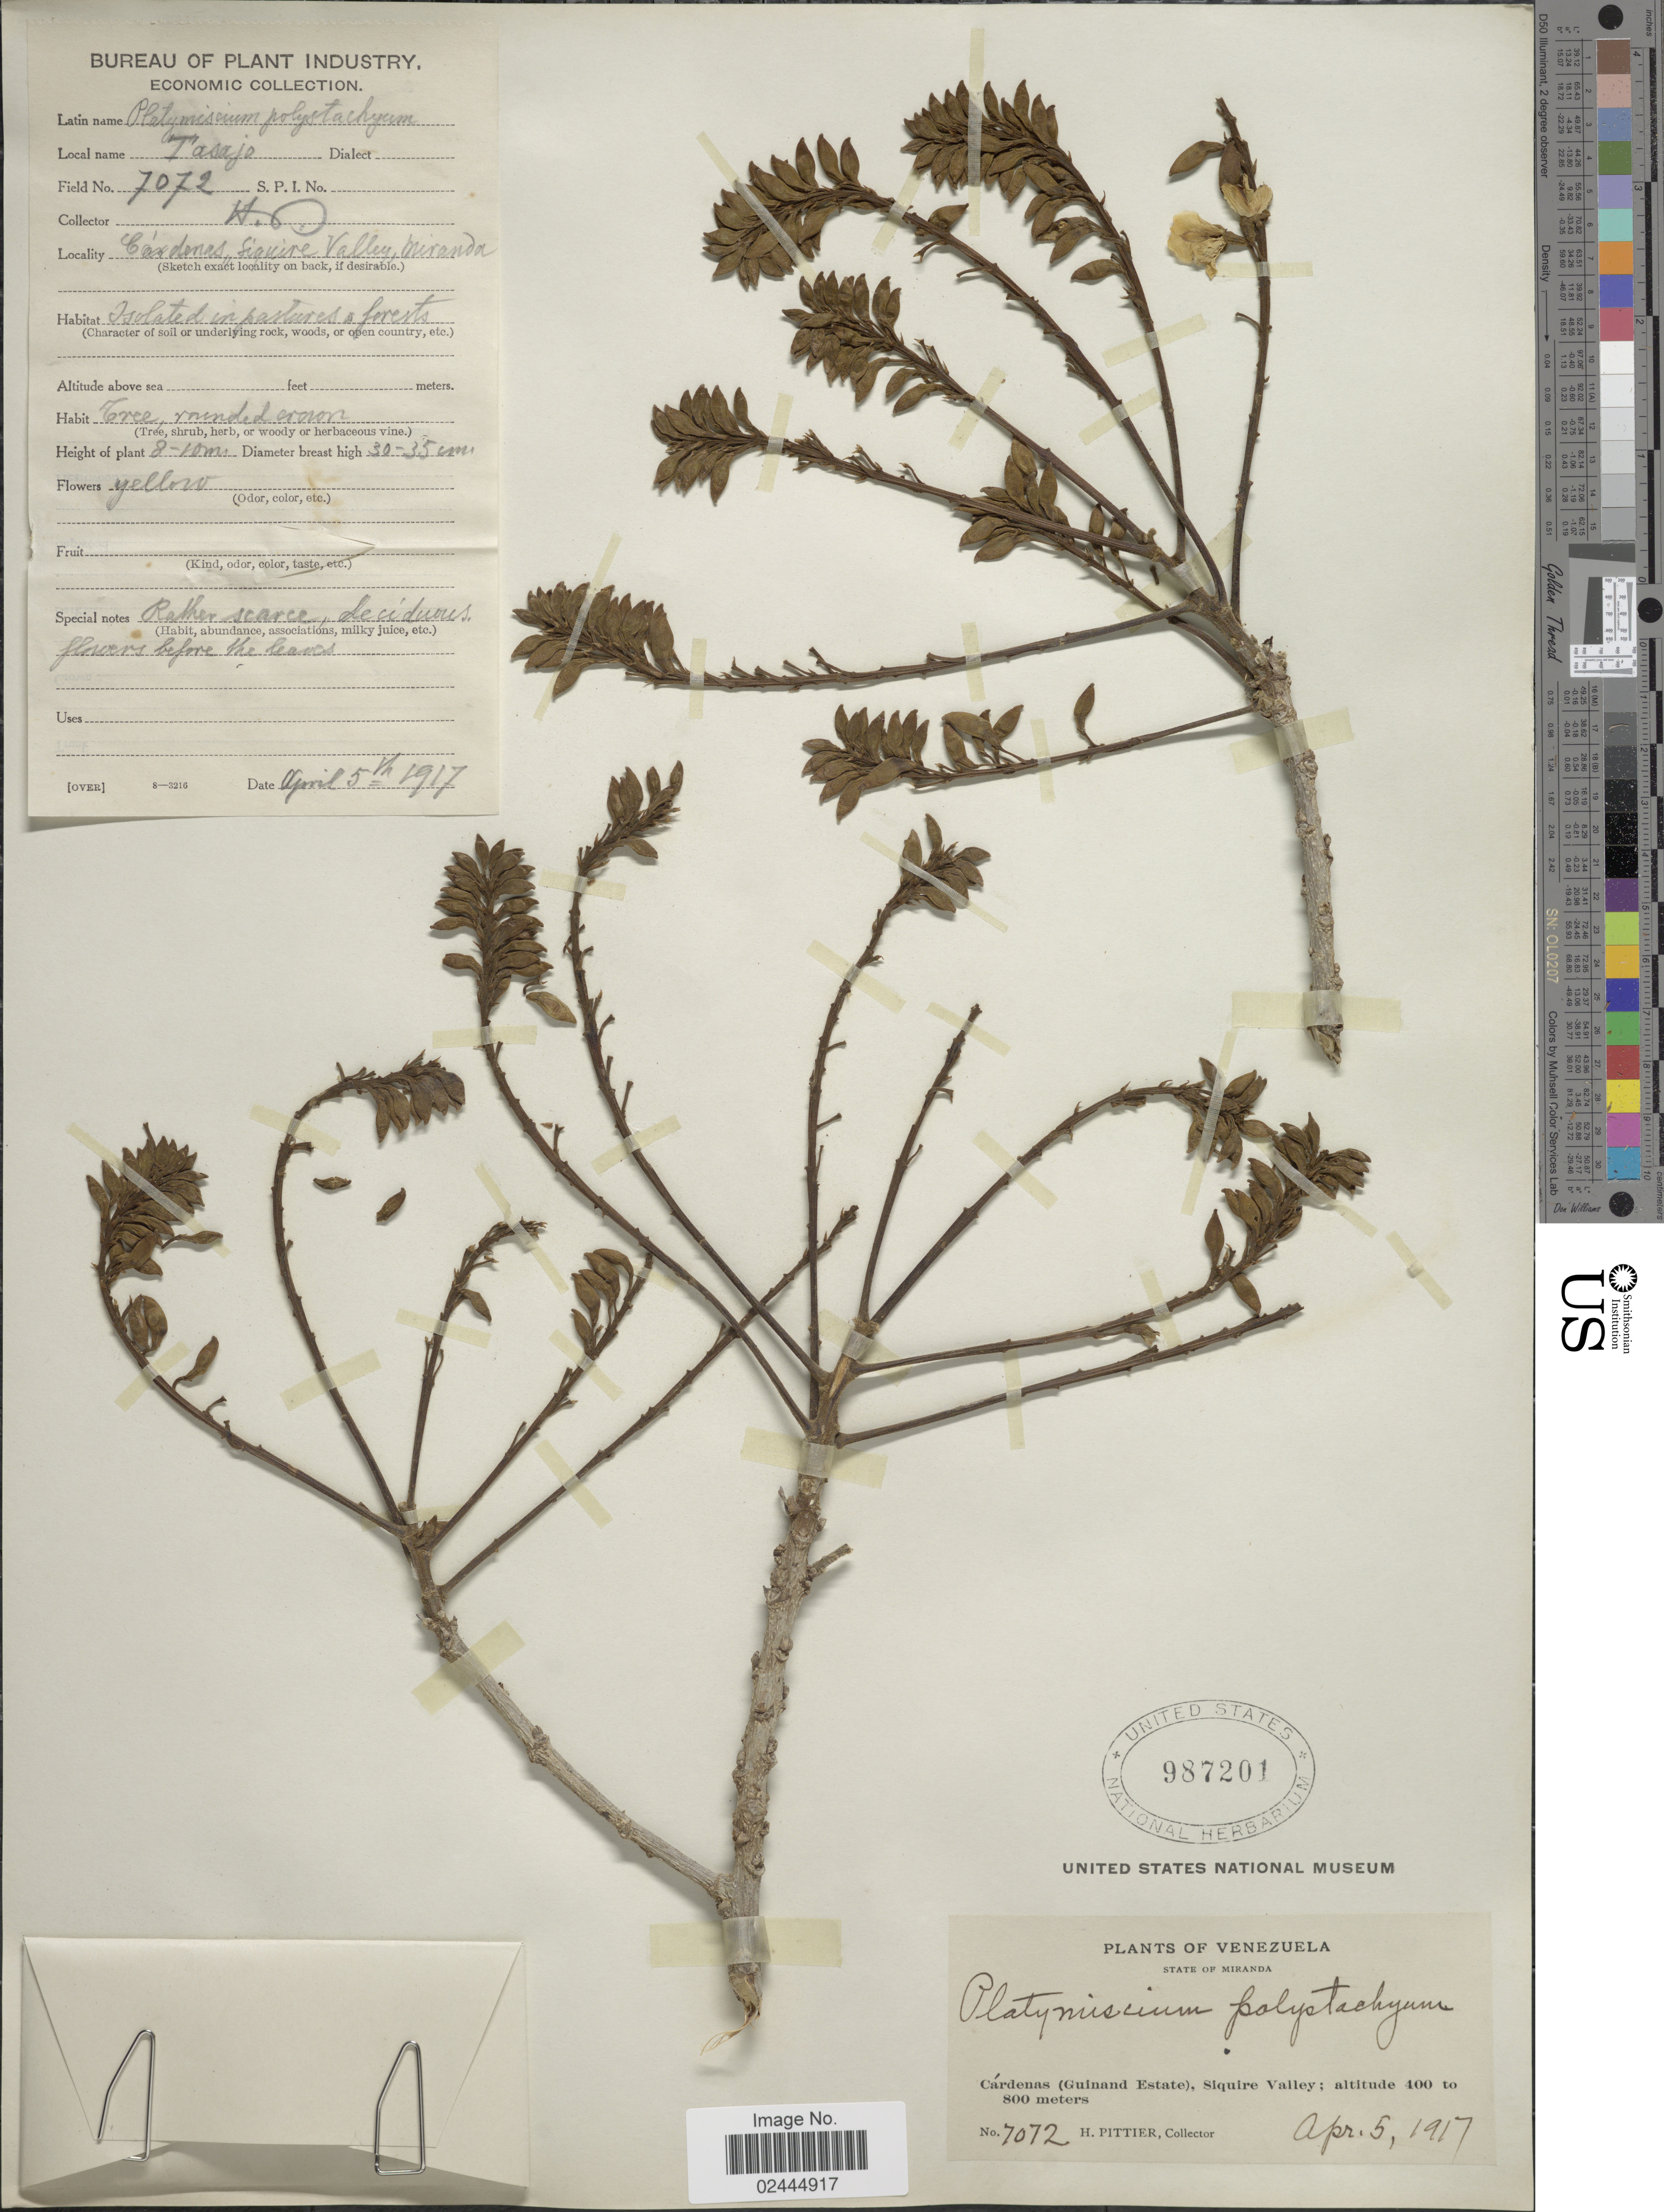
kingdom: Plantae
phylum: Tracheophyta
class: Magnoliopsida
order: Fabales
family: Fabaceae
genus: Fissicalyx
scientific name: Fissicalyx fendleri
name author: Benth.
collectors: H. F. Pittier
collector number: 7072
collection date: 1917-04-05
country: Venezuela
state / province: Miranda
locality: Cardenas, Siguire Valley, Miranda. Cárdenas (Guinand Estate).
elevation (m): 800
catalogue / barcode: US 987201